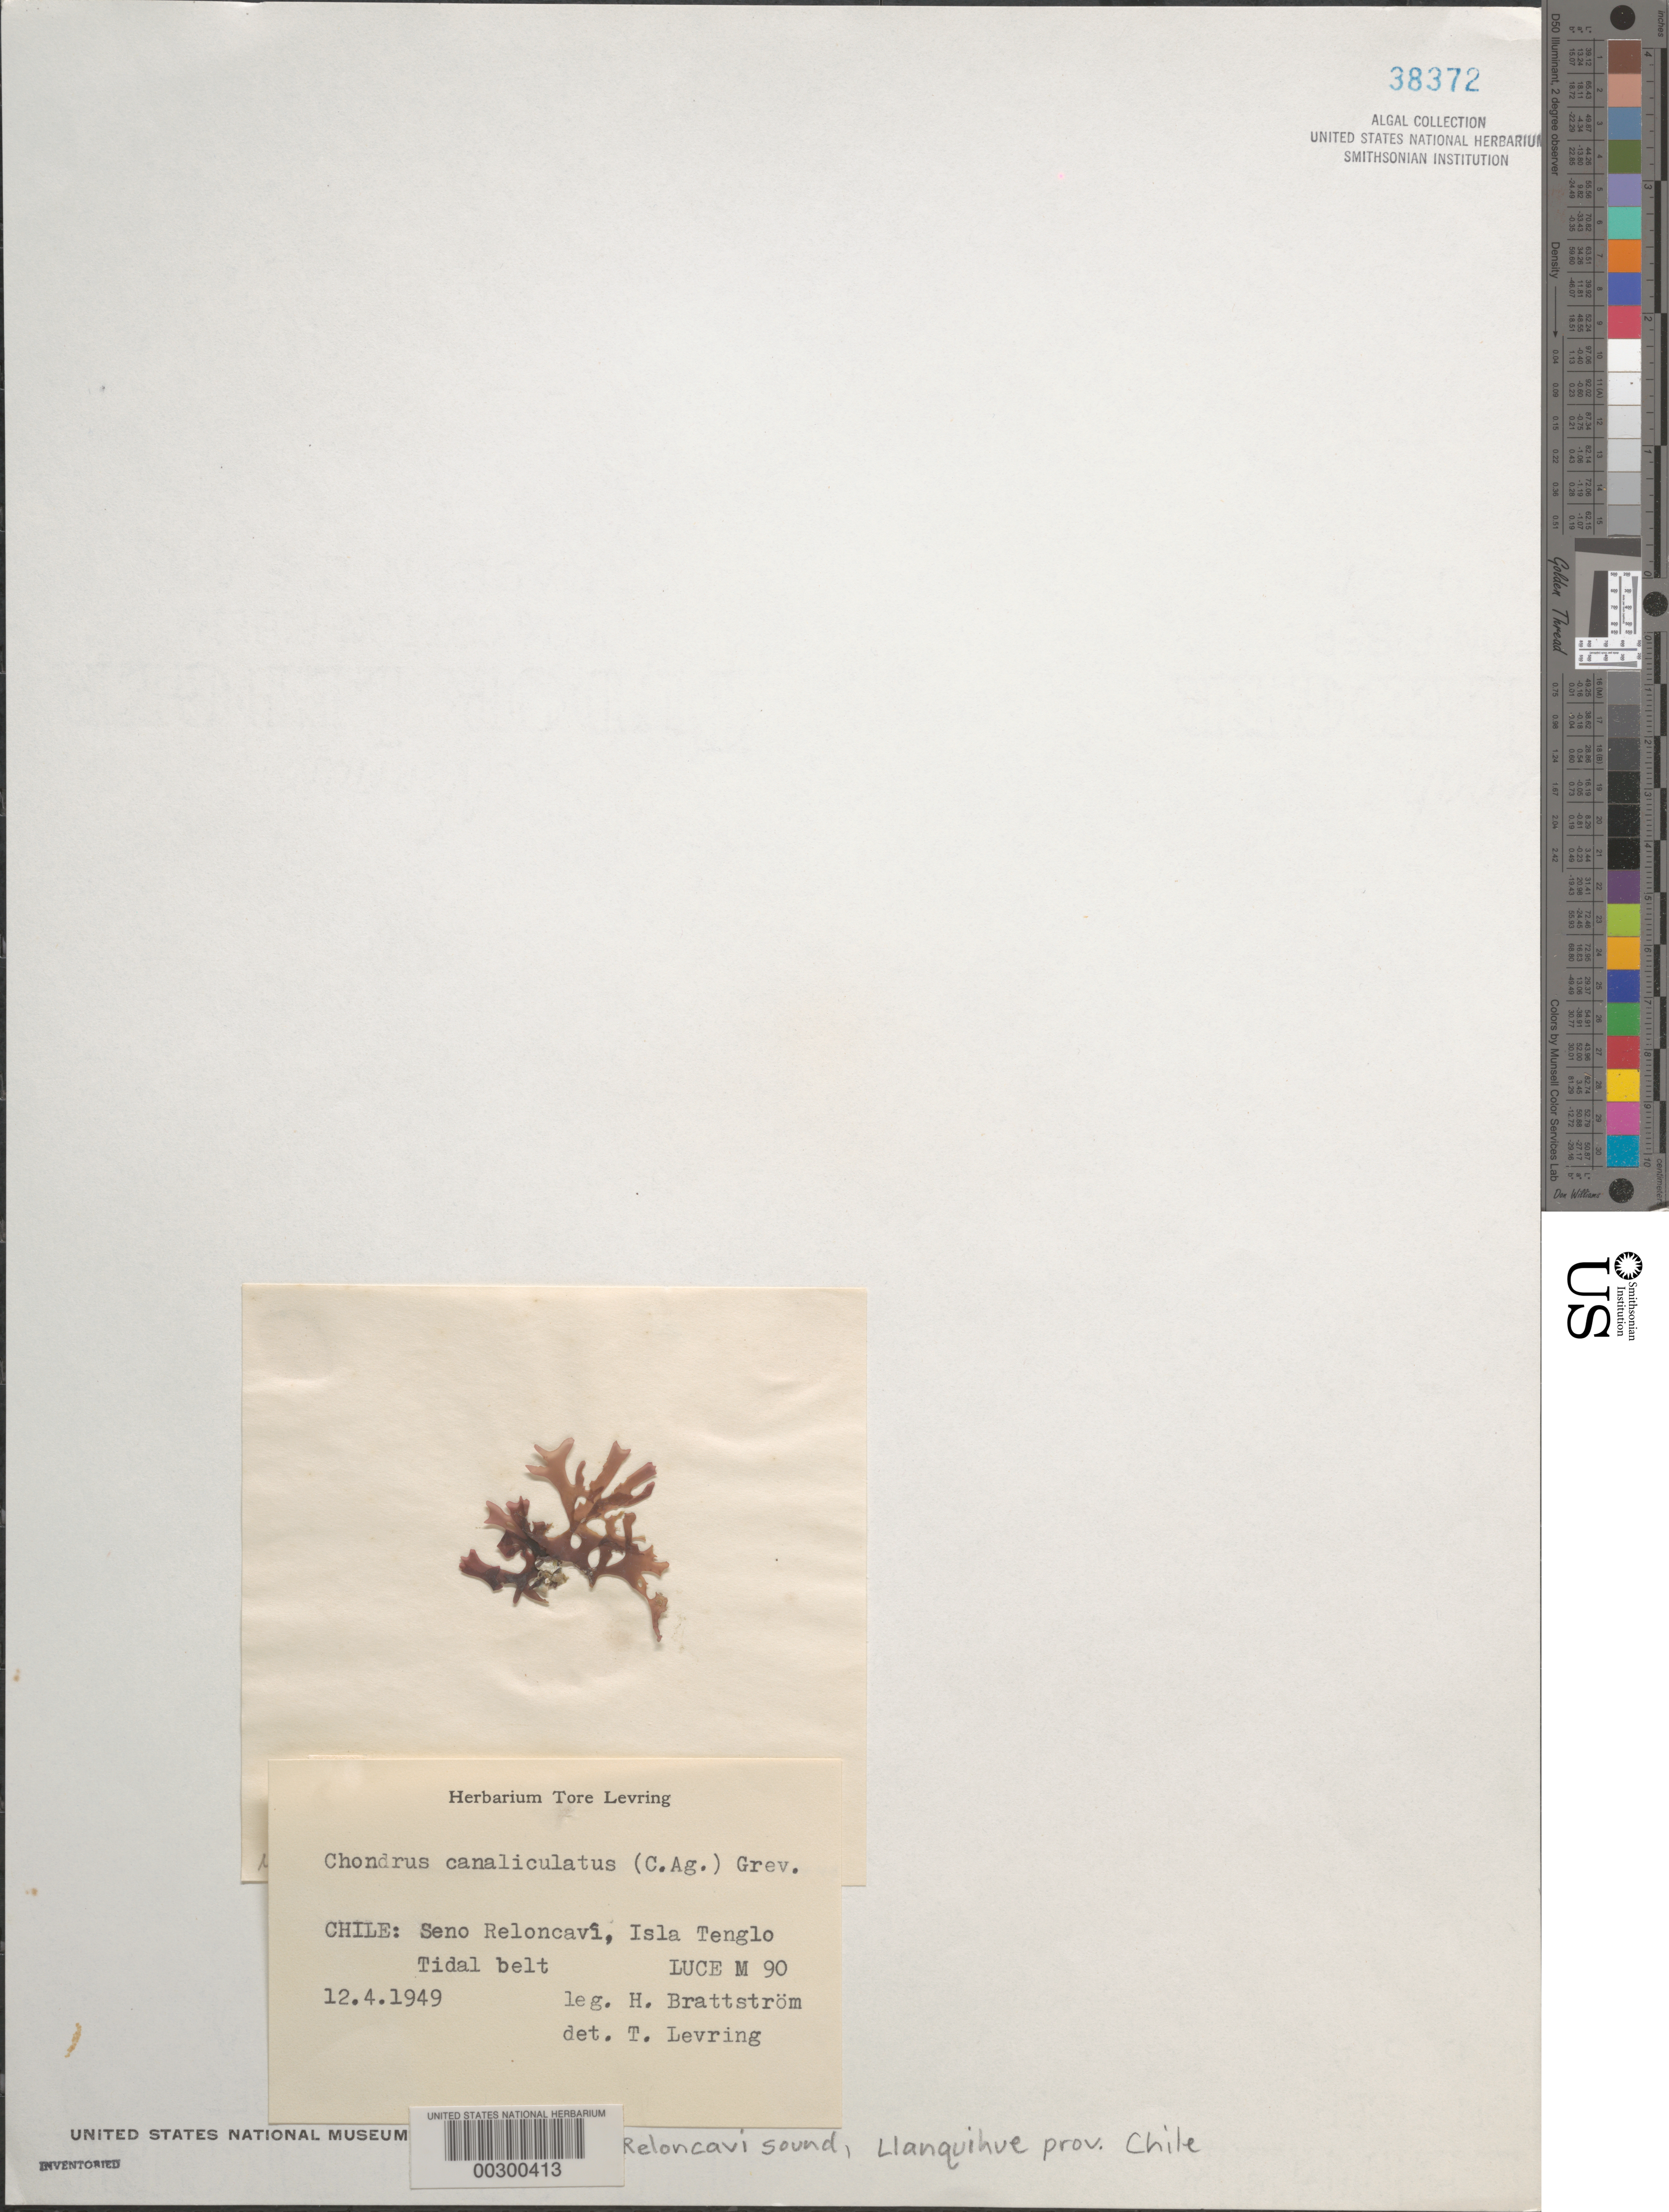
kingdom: Plantae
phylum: Rhodophyta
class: Florideophyceae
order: Gigartinales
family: Gigartinaceae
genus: Mazzaella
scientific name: Mazzaella canaliculata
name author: (C. Agardh) Arakaki & M.E.Ramírez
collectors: H. Brattstrom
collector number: LUCE M 90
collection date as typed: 12 Apr 1949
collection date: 1949-04-12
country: Chile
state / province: Los Lagos (X)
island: Isla Tenglo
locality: Seno Reloncavi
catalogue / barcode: US 38372